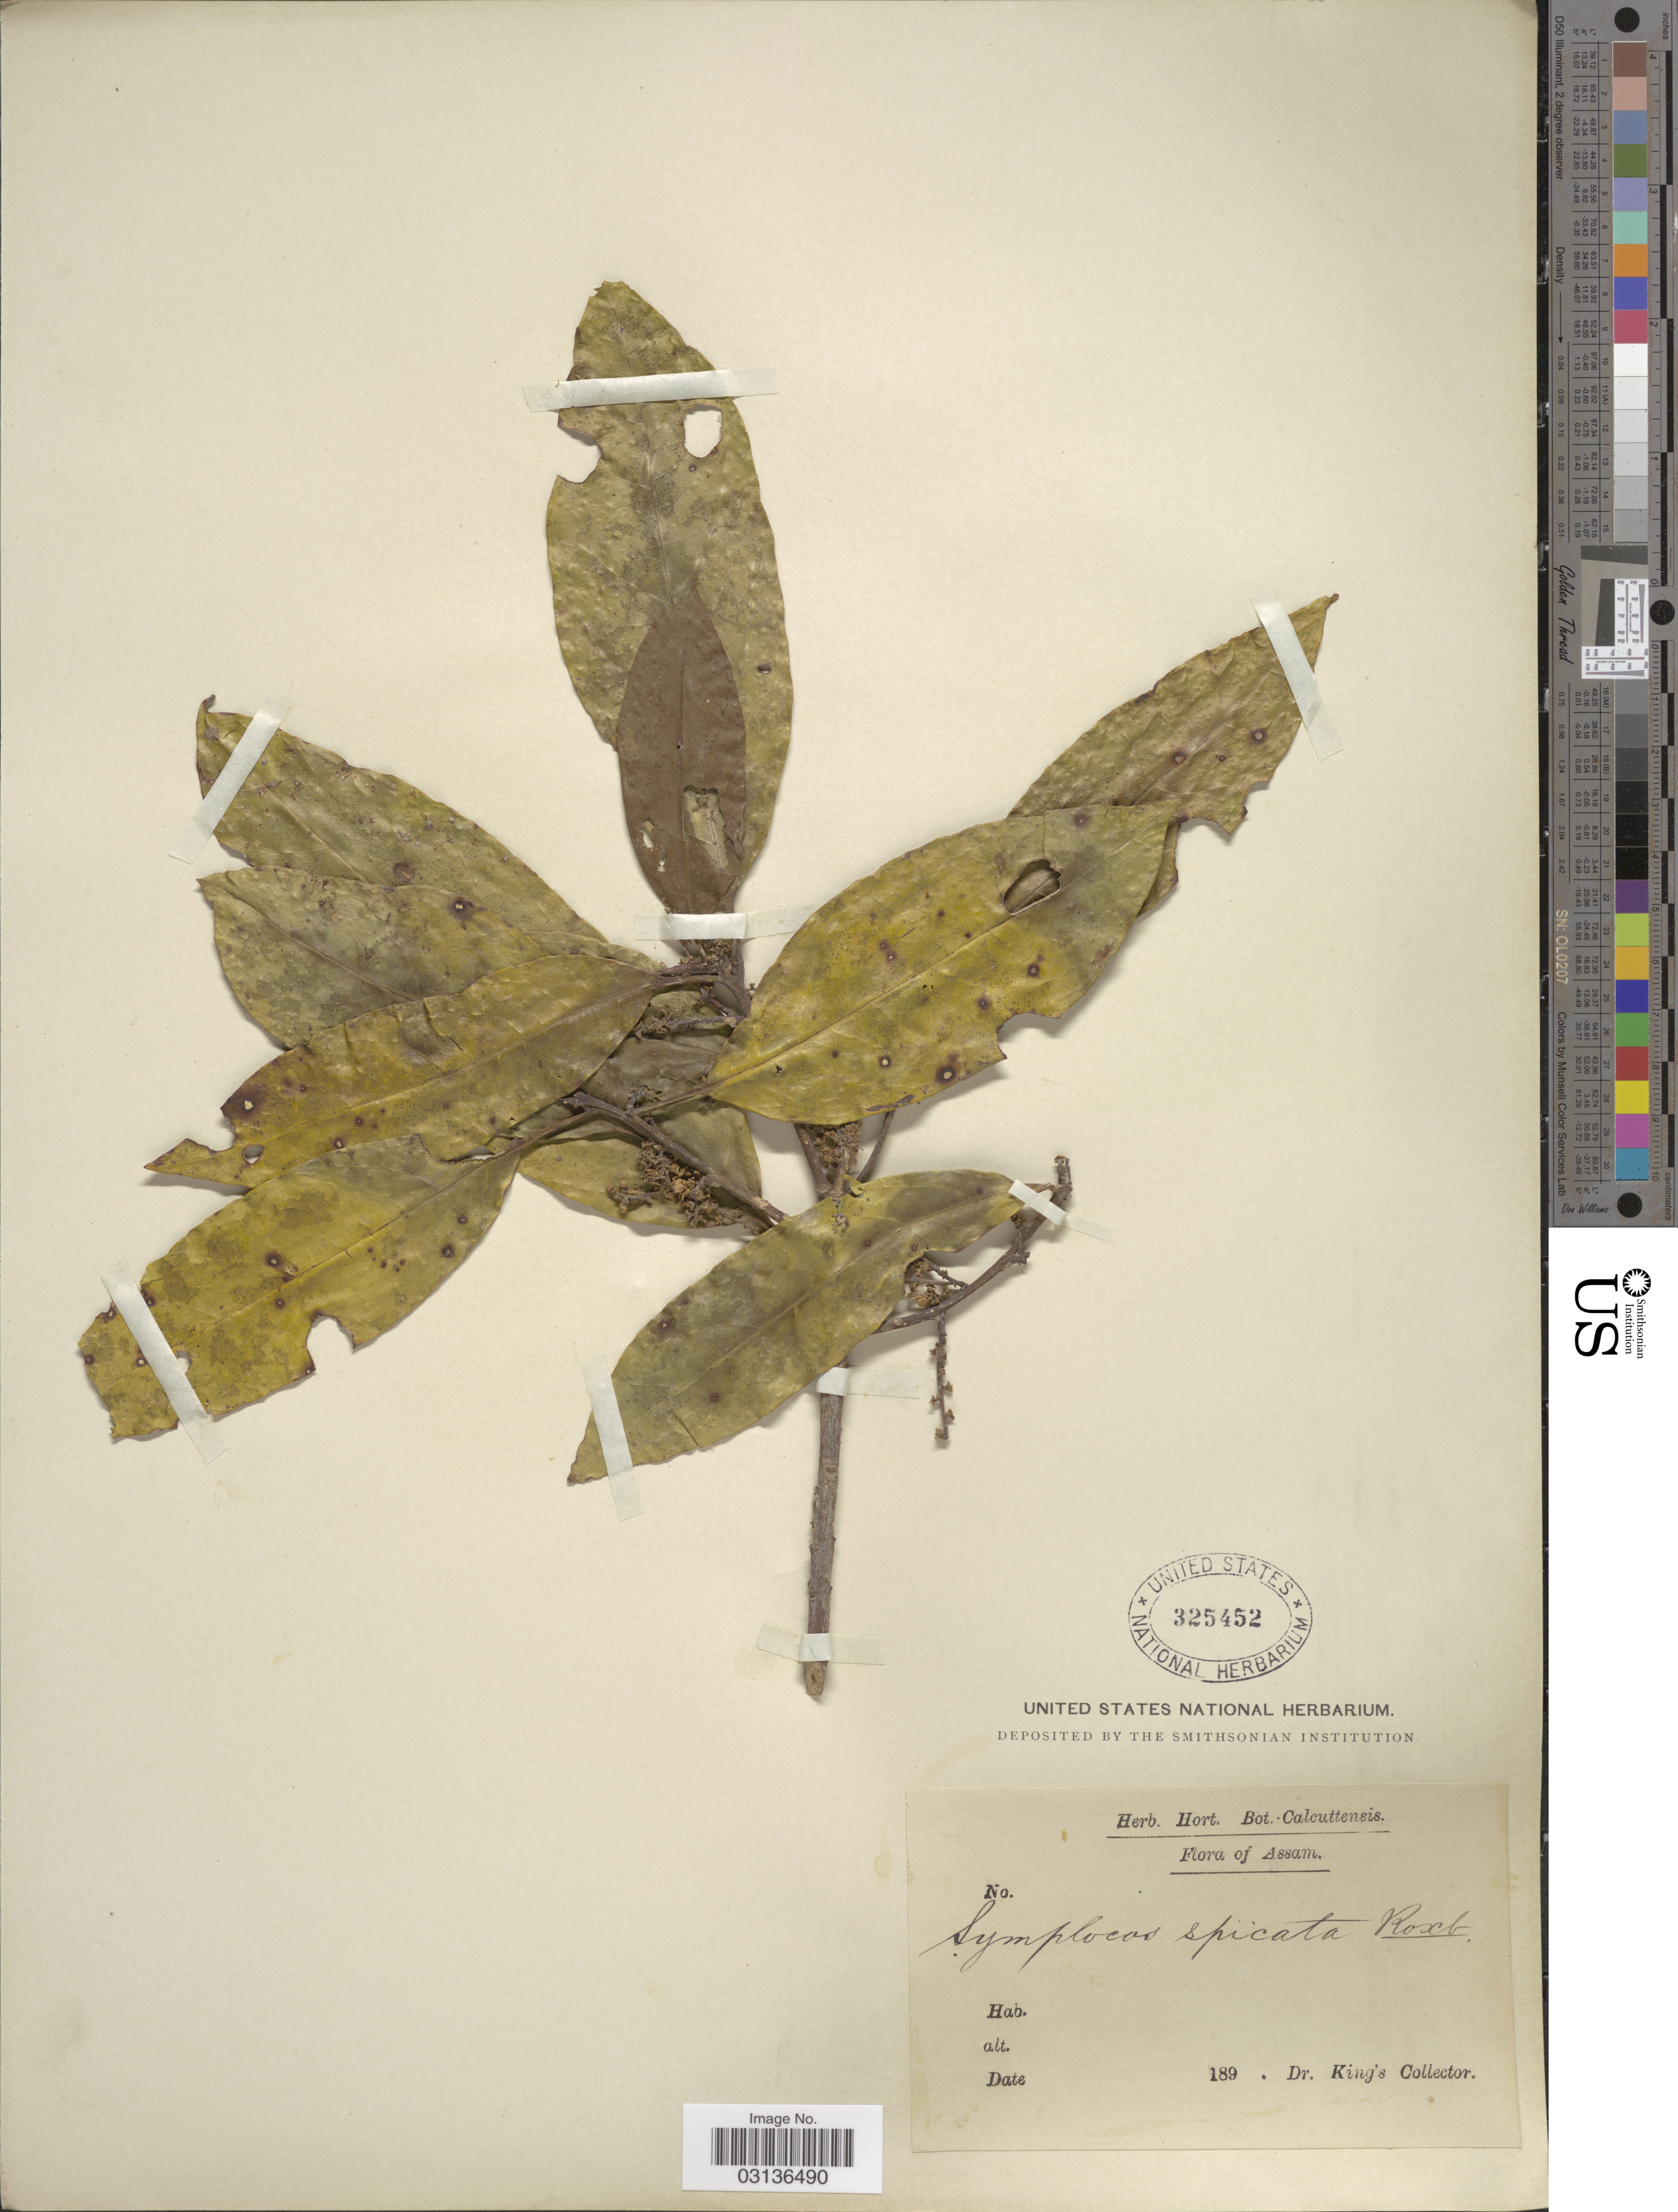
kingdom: Plantae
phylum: Tracheophyta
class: Magnoliopsida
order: Ericales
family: Symplocaceae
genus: Symplocos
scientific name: Symplocos cochinchinensis subsp. laurina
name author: (Retz.) Noot.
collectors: Dr. King's collector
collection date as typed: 189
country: India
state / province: Assam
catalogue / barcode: US 325452